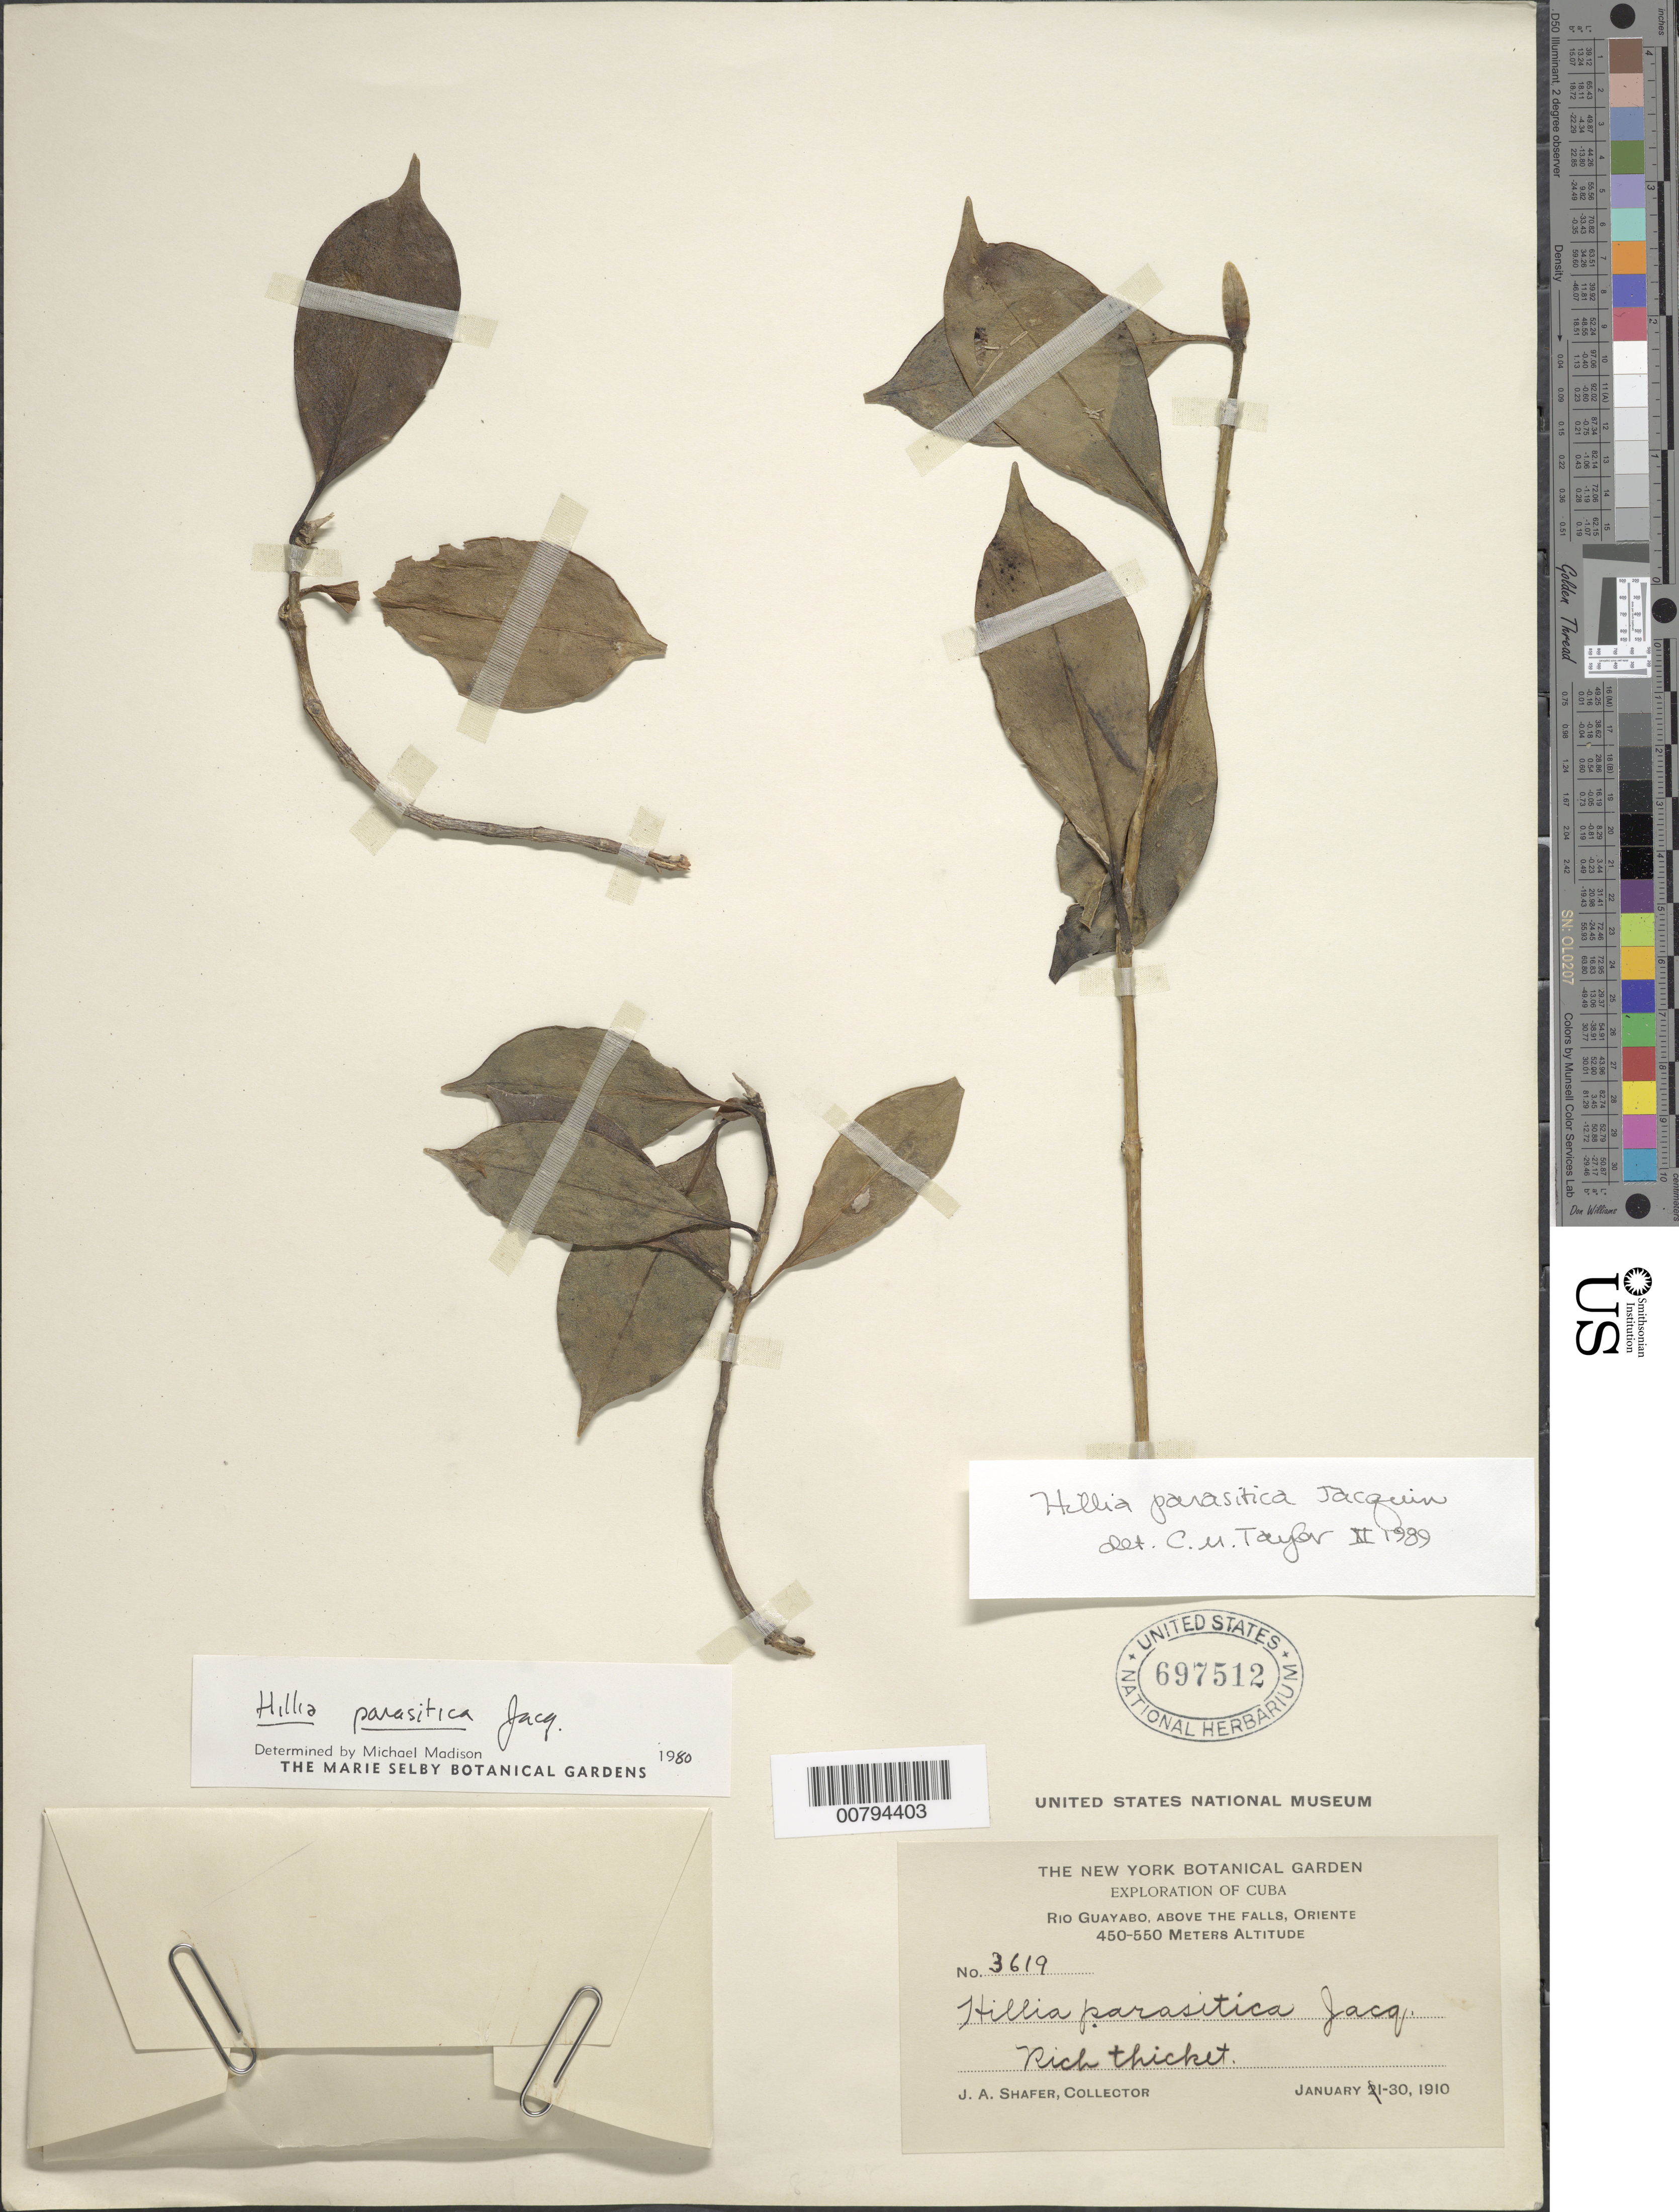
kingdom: Plantae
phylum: Tracheophyta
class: Magnoliopsida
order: Gentianales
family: Rubiaceae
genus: Hillia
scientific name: Hillia parasitica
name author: Jacq.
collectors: J. A. Shafer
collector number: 3619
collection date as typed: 30 Jan 1910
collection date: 1910-01-30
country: Cuba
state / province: Oriente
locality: Rio Guayabo, above the Falls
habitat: Rich thicket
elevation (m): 450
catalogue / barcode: US 697512